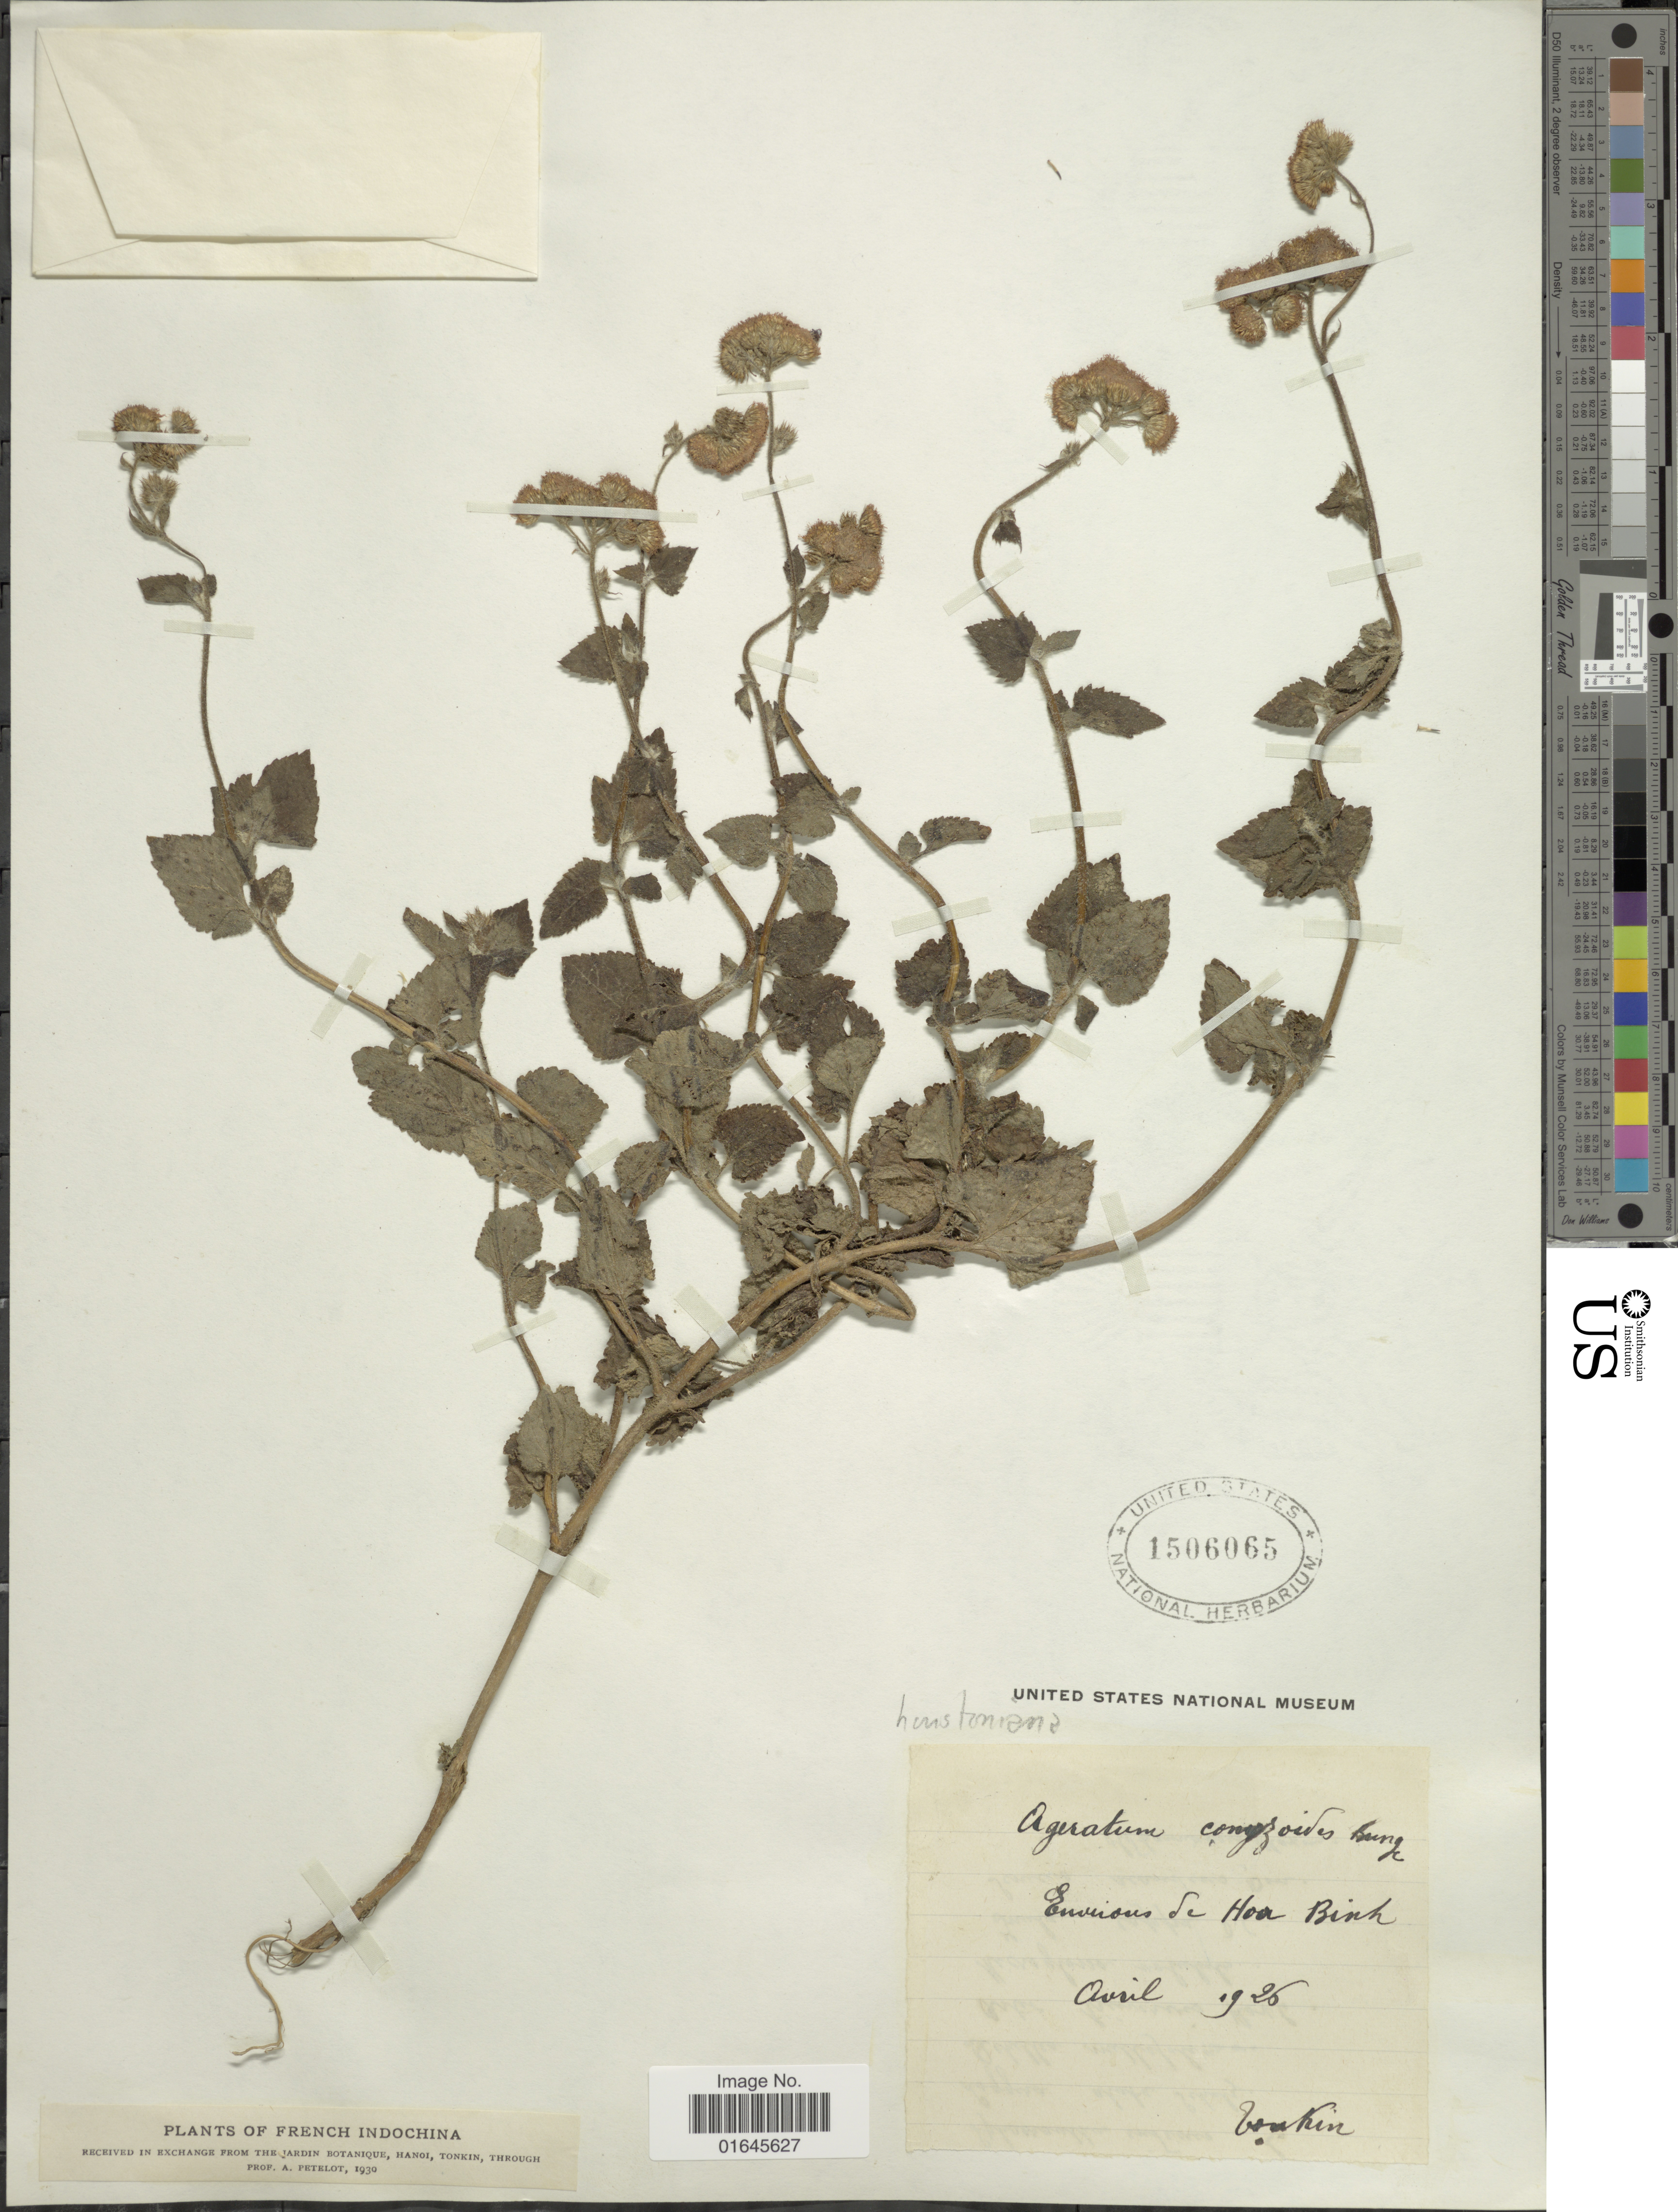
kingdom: Plantae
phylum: Tracheophyta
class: Magnoliopsida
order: Asterales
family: Asteraceae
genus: Ageratum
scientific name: Ageratum houstonianum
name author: Mill.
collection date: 1926-04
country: Vietnam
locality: French Indochina, Environs de Hoa Binh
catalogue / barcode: US 1506065